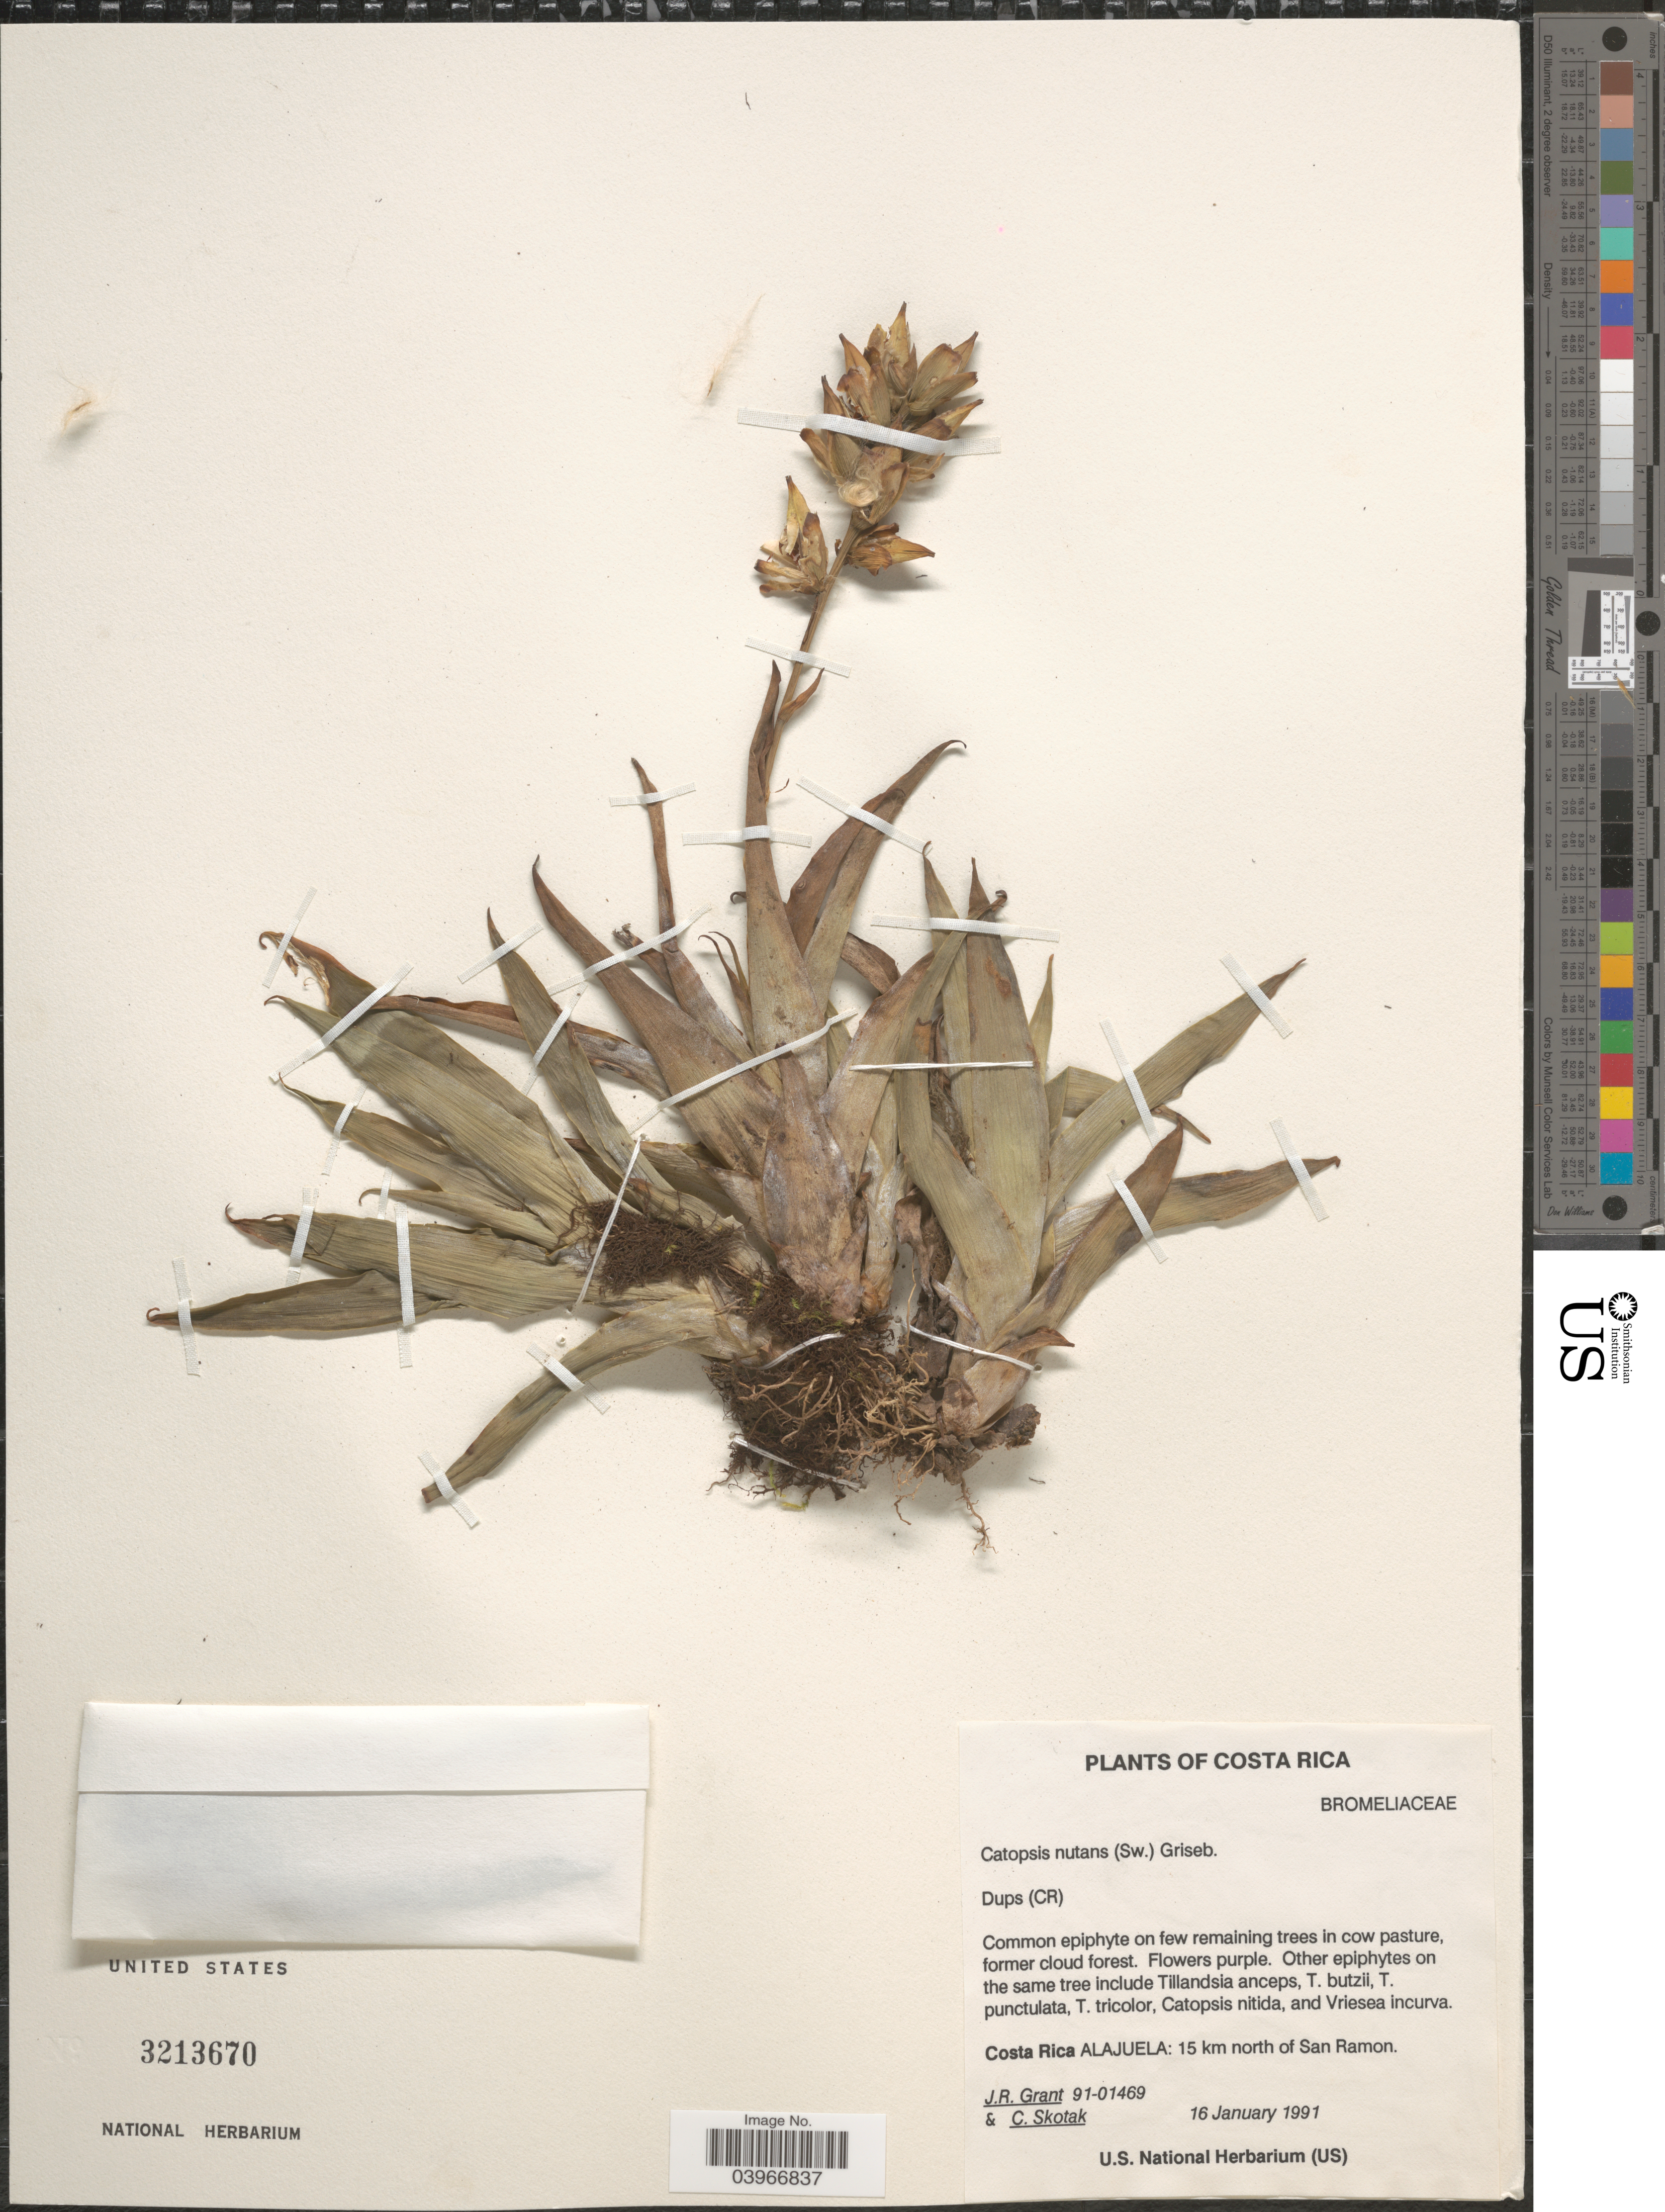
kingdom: Plantae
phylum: Tracheophyta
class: Liliopsida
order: Poales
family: Bromeliaceae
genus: Catopsis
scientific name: Catopsis nutans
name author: (Sw.) Griseb.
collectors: J. Grant & C. Skotak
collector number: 91-01469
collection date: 1991-01-16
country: Costa Rica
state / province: Alajuela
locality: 15 km north of San Ramon.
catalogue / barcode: US 3213670